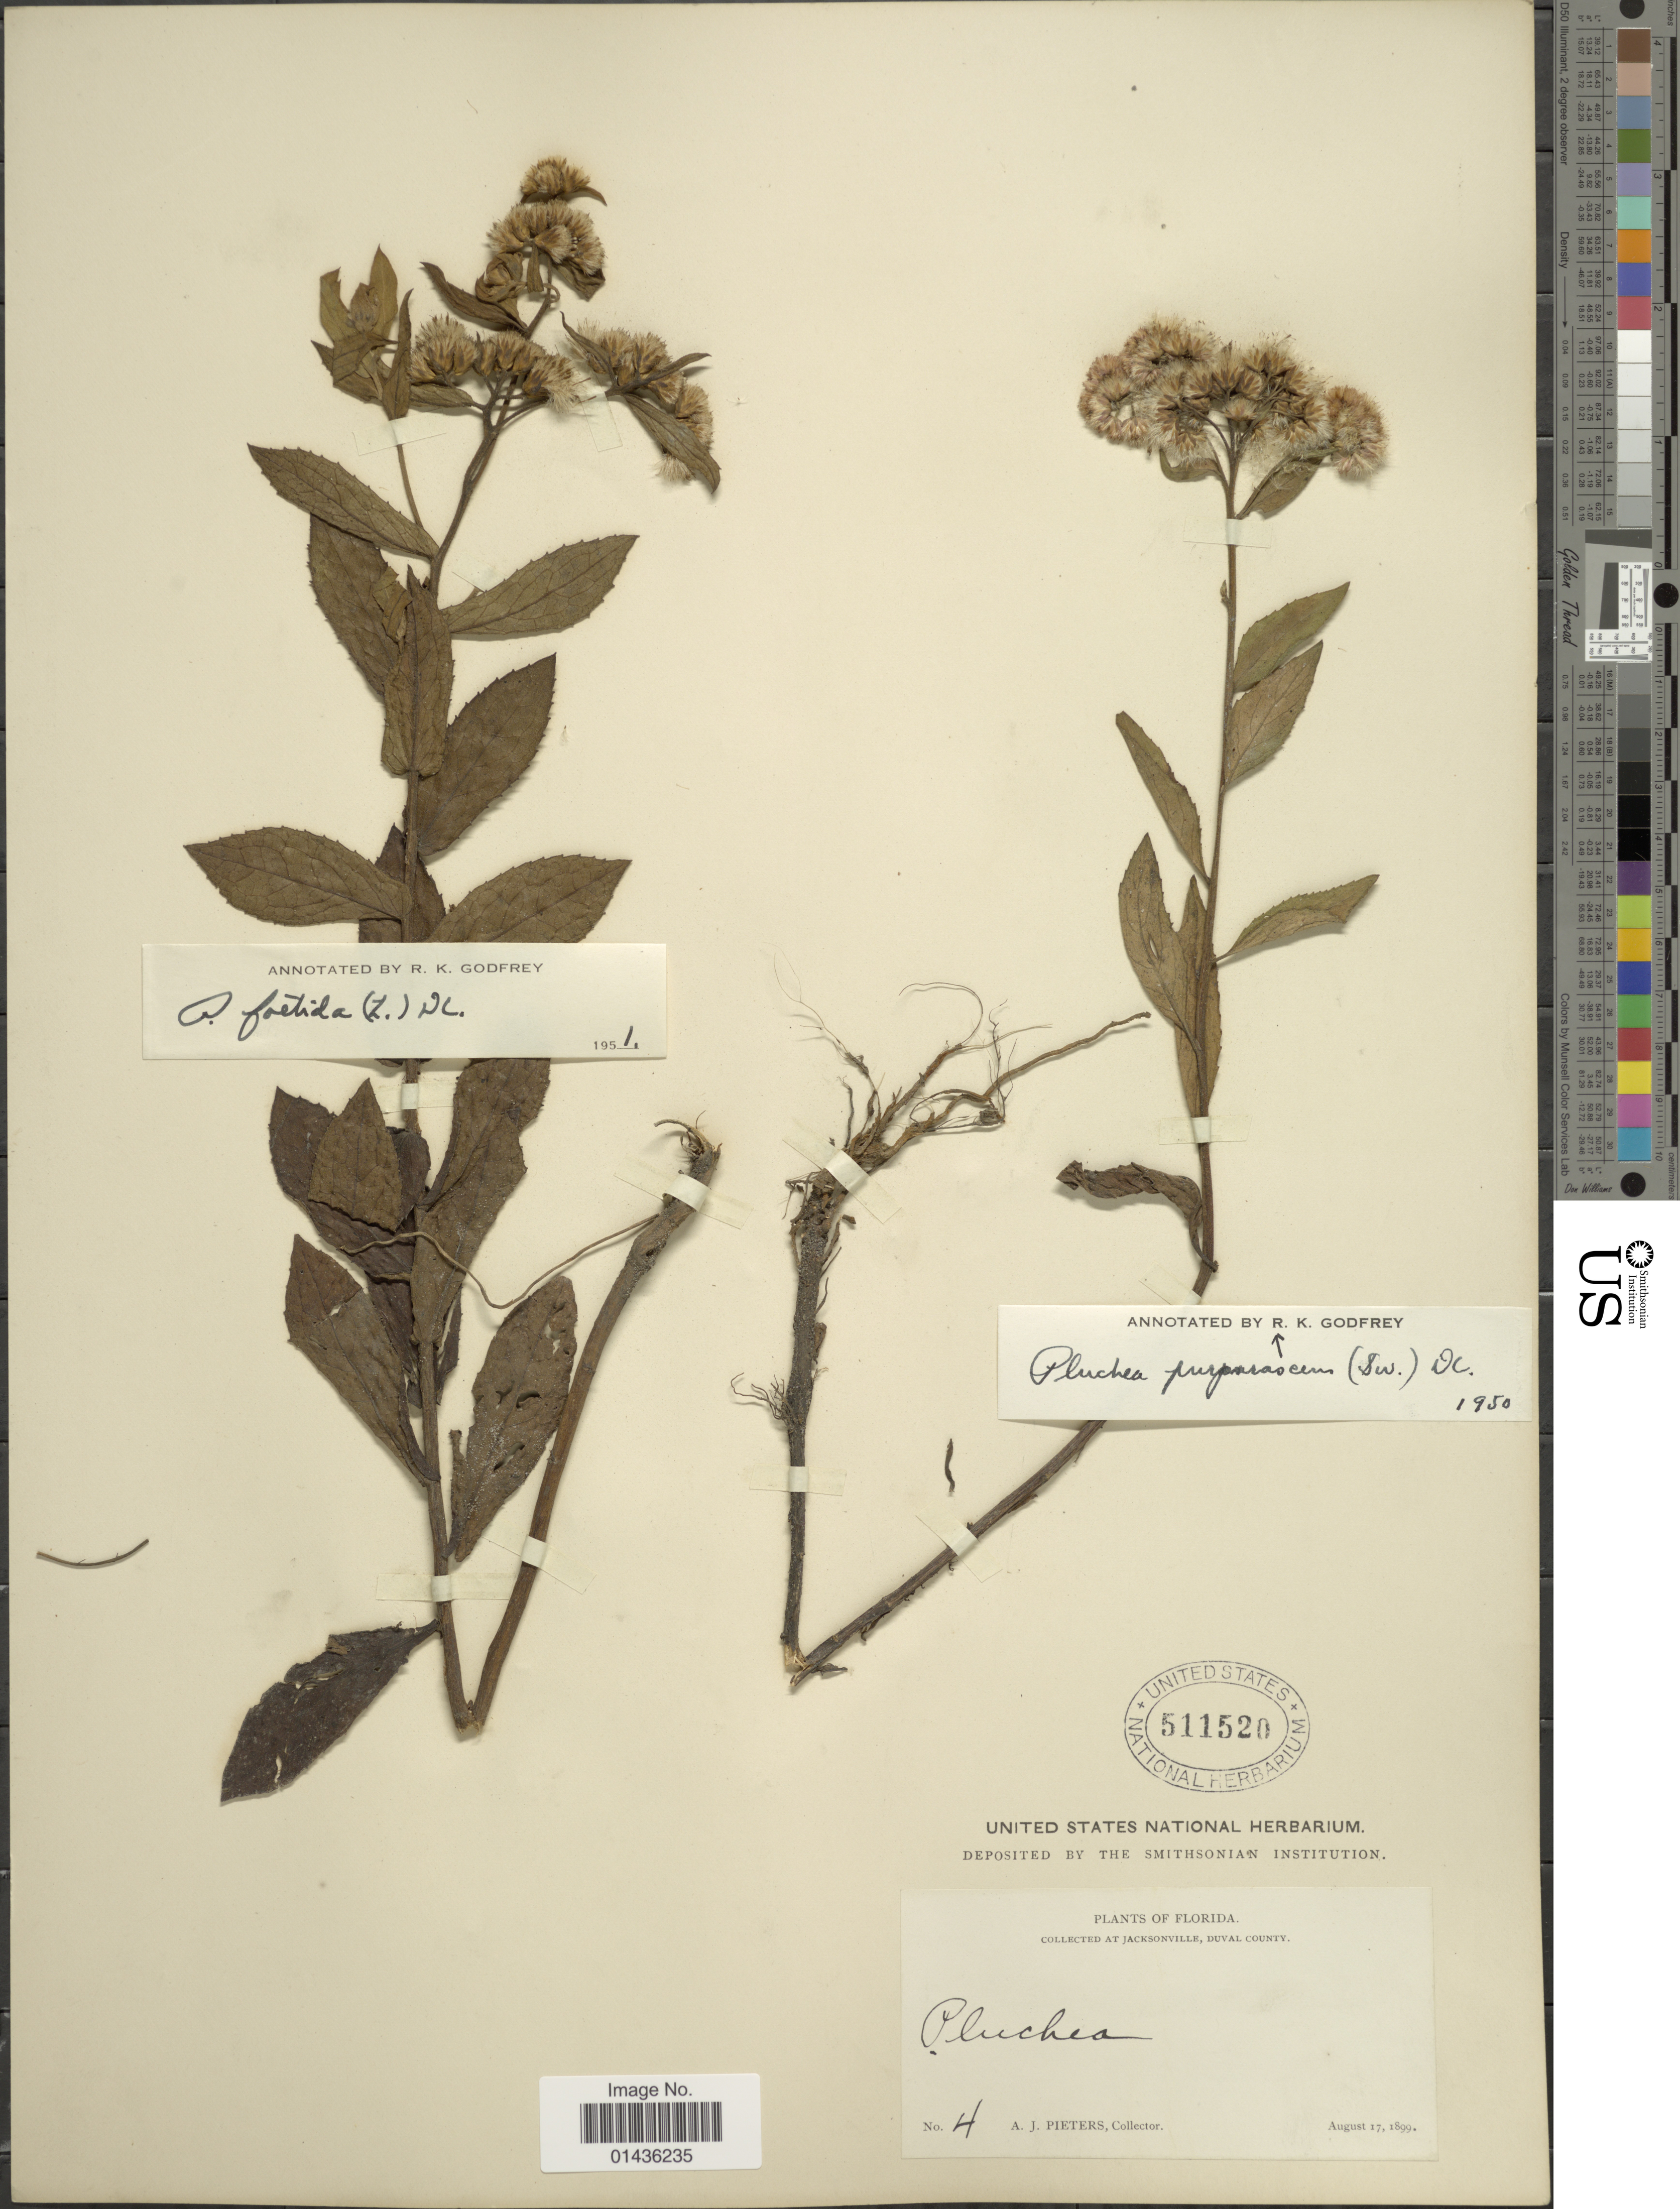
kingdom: Plantae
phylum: Tracheophyta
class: Magnoliopsida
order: Asterales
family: Asteraceae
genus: Pluchea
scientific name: Pluchea odorata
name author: (L.) Cass.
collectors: A. Pieters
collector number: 4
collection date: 1899-08-17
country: United States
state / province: Florida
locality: Jacksonville, Duval County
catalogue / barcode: US 511520